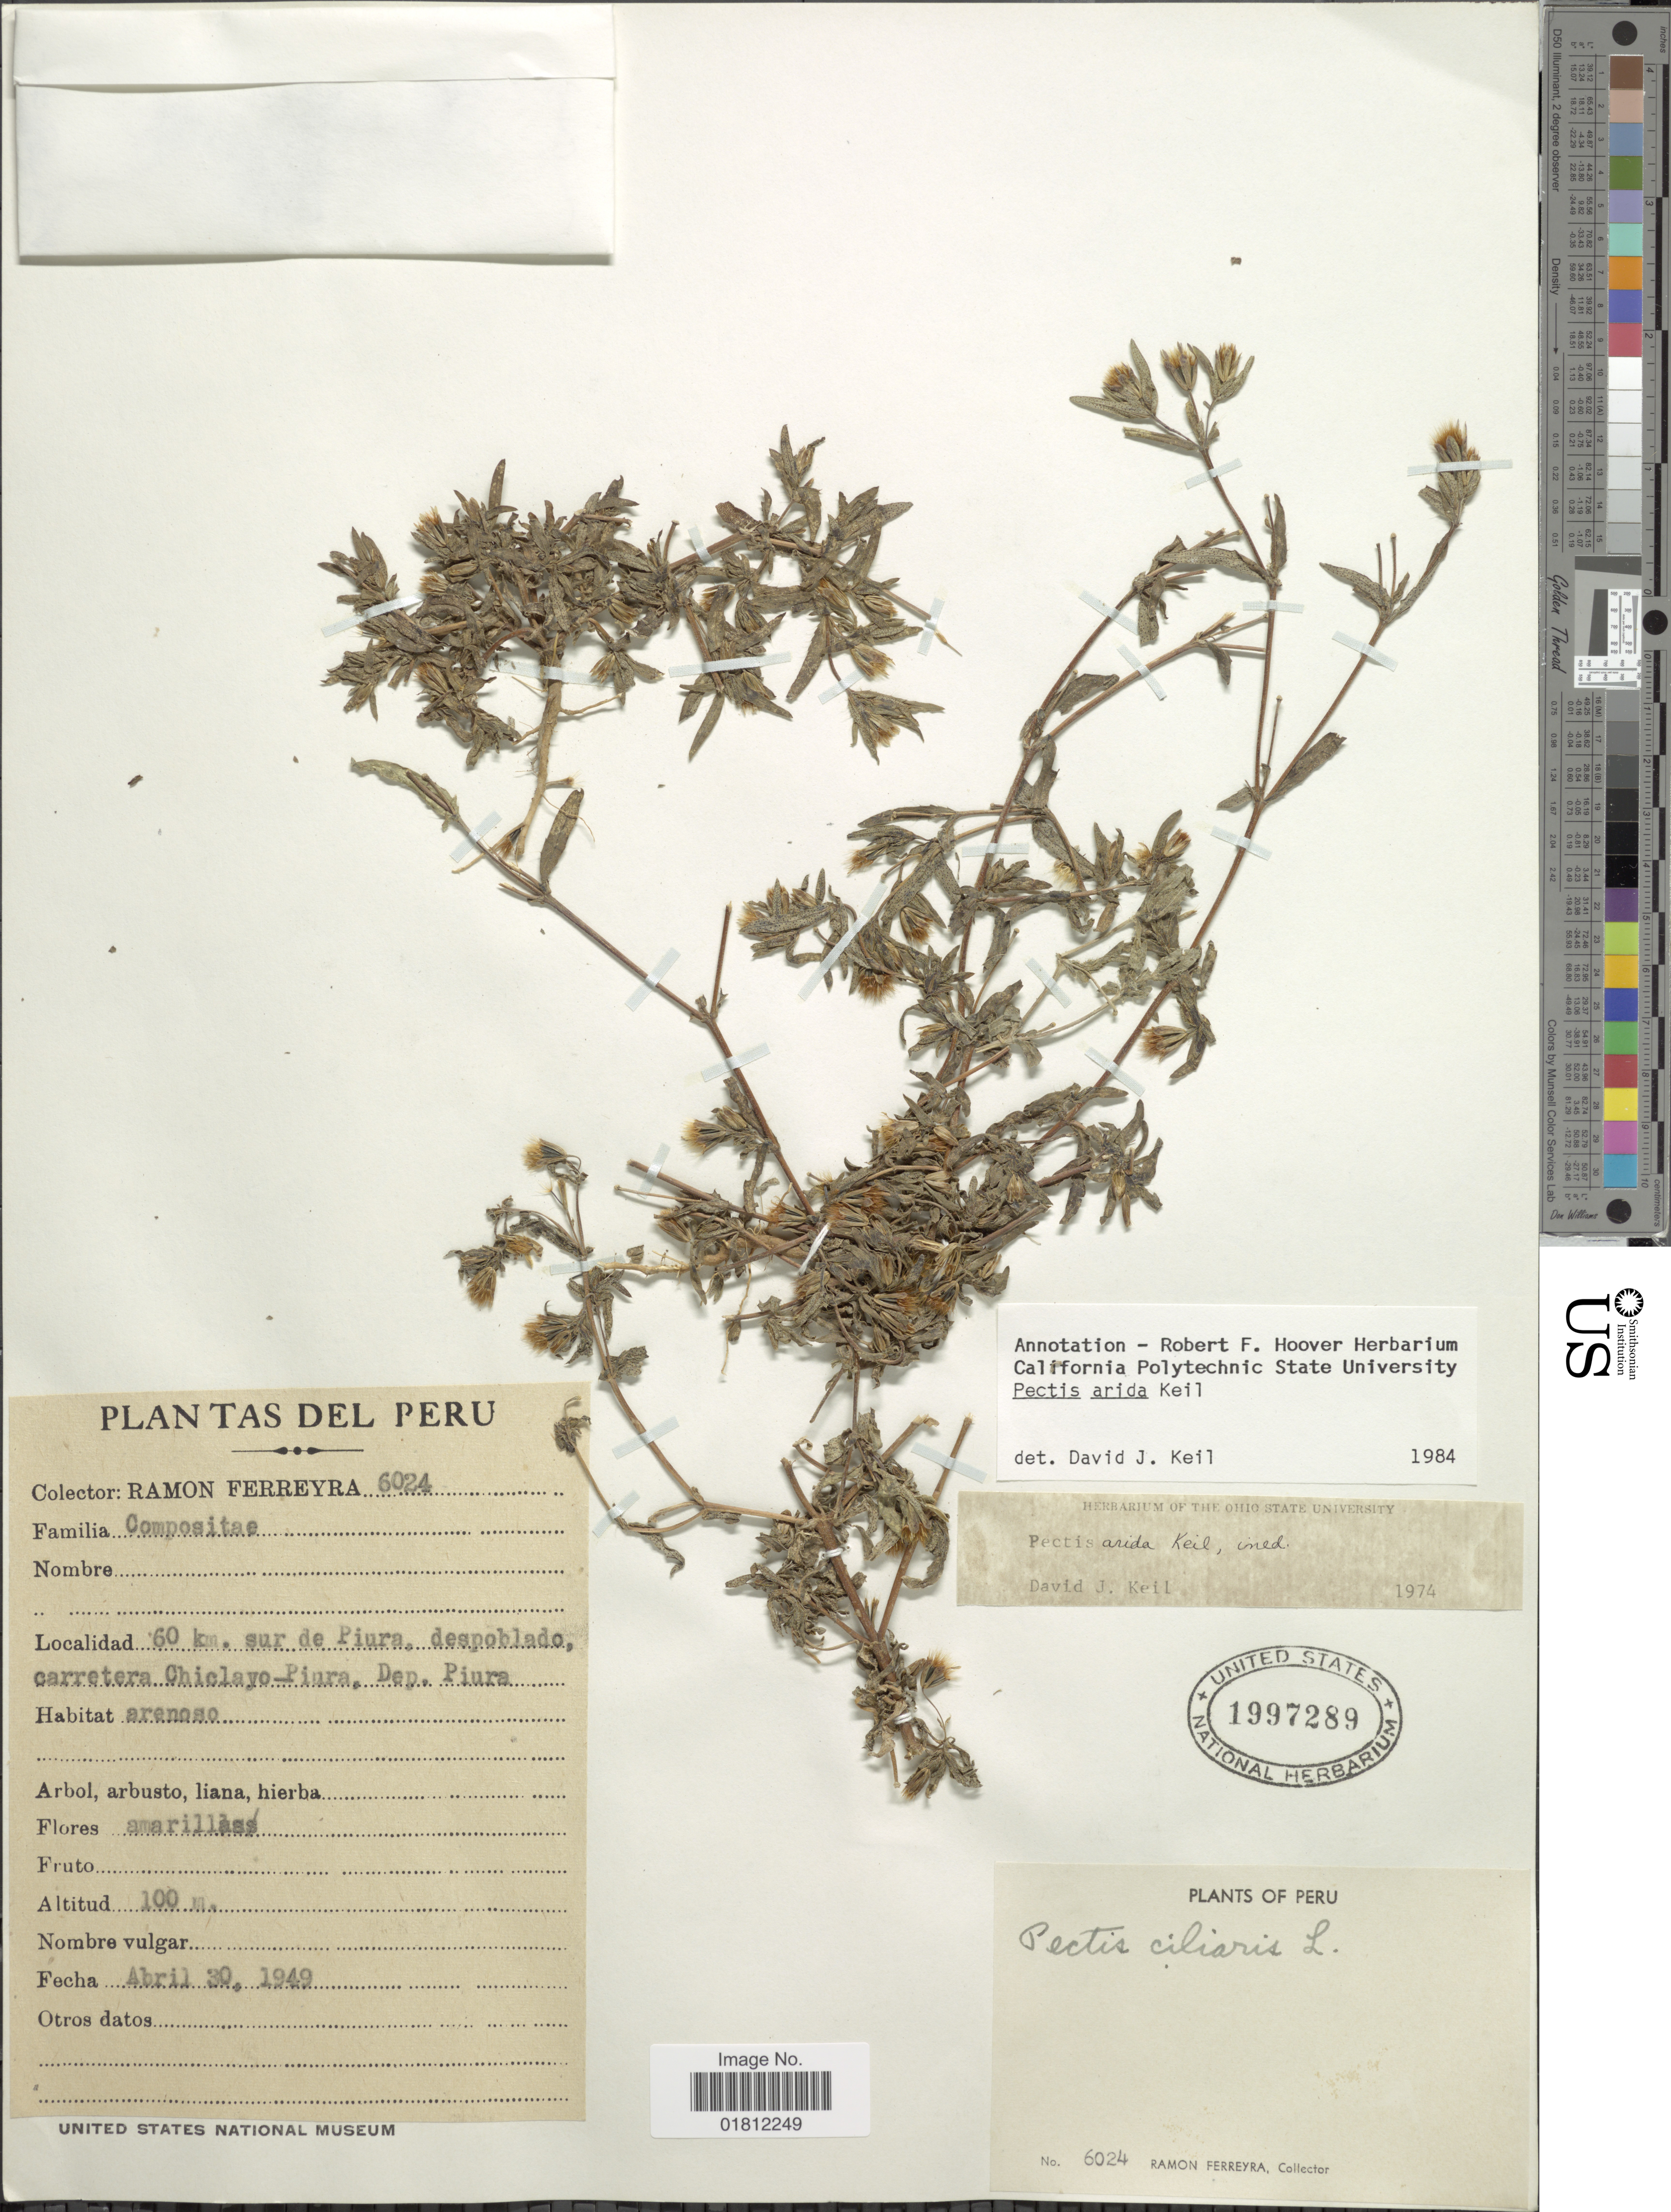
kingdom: Plantae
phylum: Tracheophyta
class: Magnoliopsida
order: Asterales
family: Asteraceae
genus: Pectis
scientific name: Pectis arida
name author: D.J. Keil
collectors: R. A. Ferreyra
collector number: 6024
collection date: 1949-04-30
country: Peru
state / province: Piura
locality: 60 km. sur de Piura. despoblado. carretera Chiclayo-Piura, Dep. Piura.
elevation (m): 100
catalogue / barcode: US 1997289